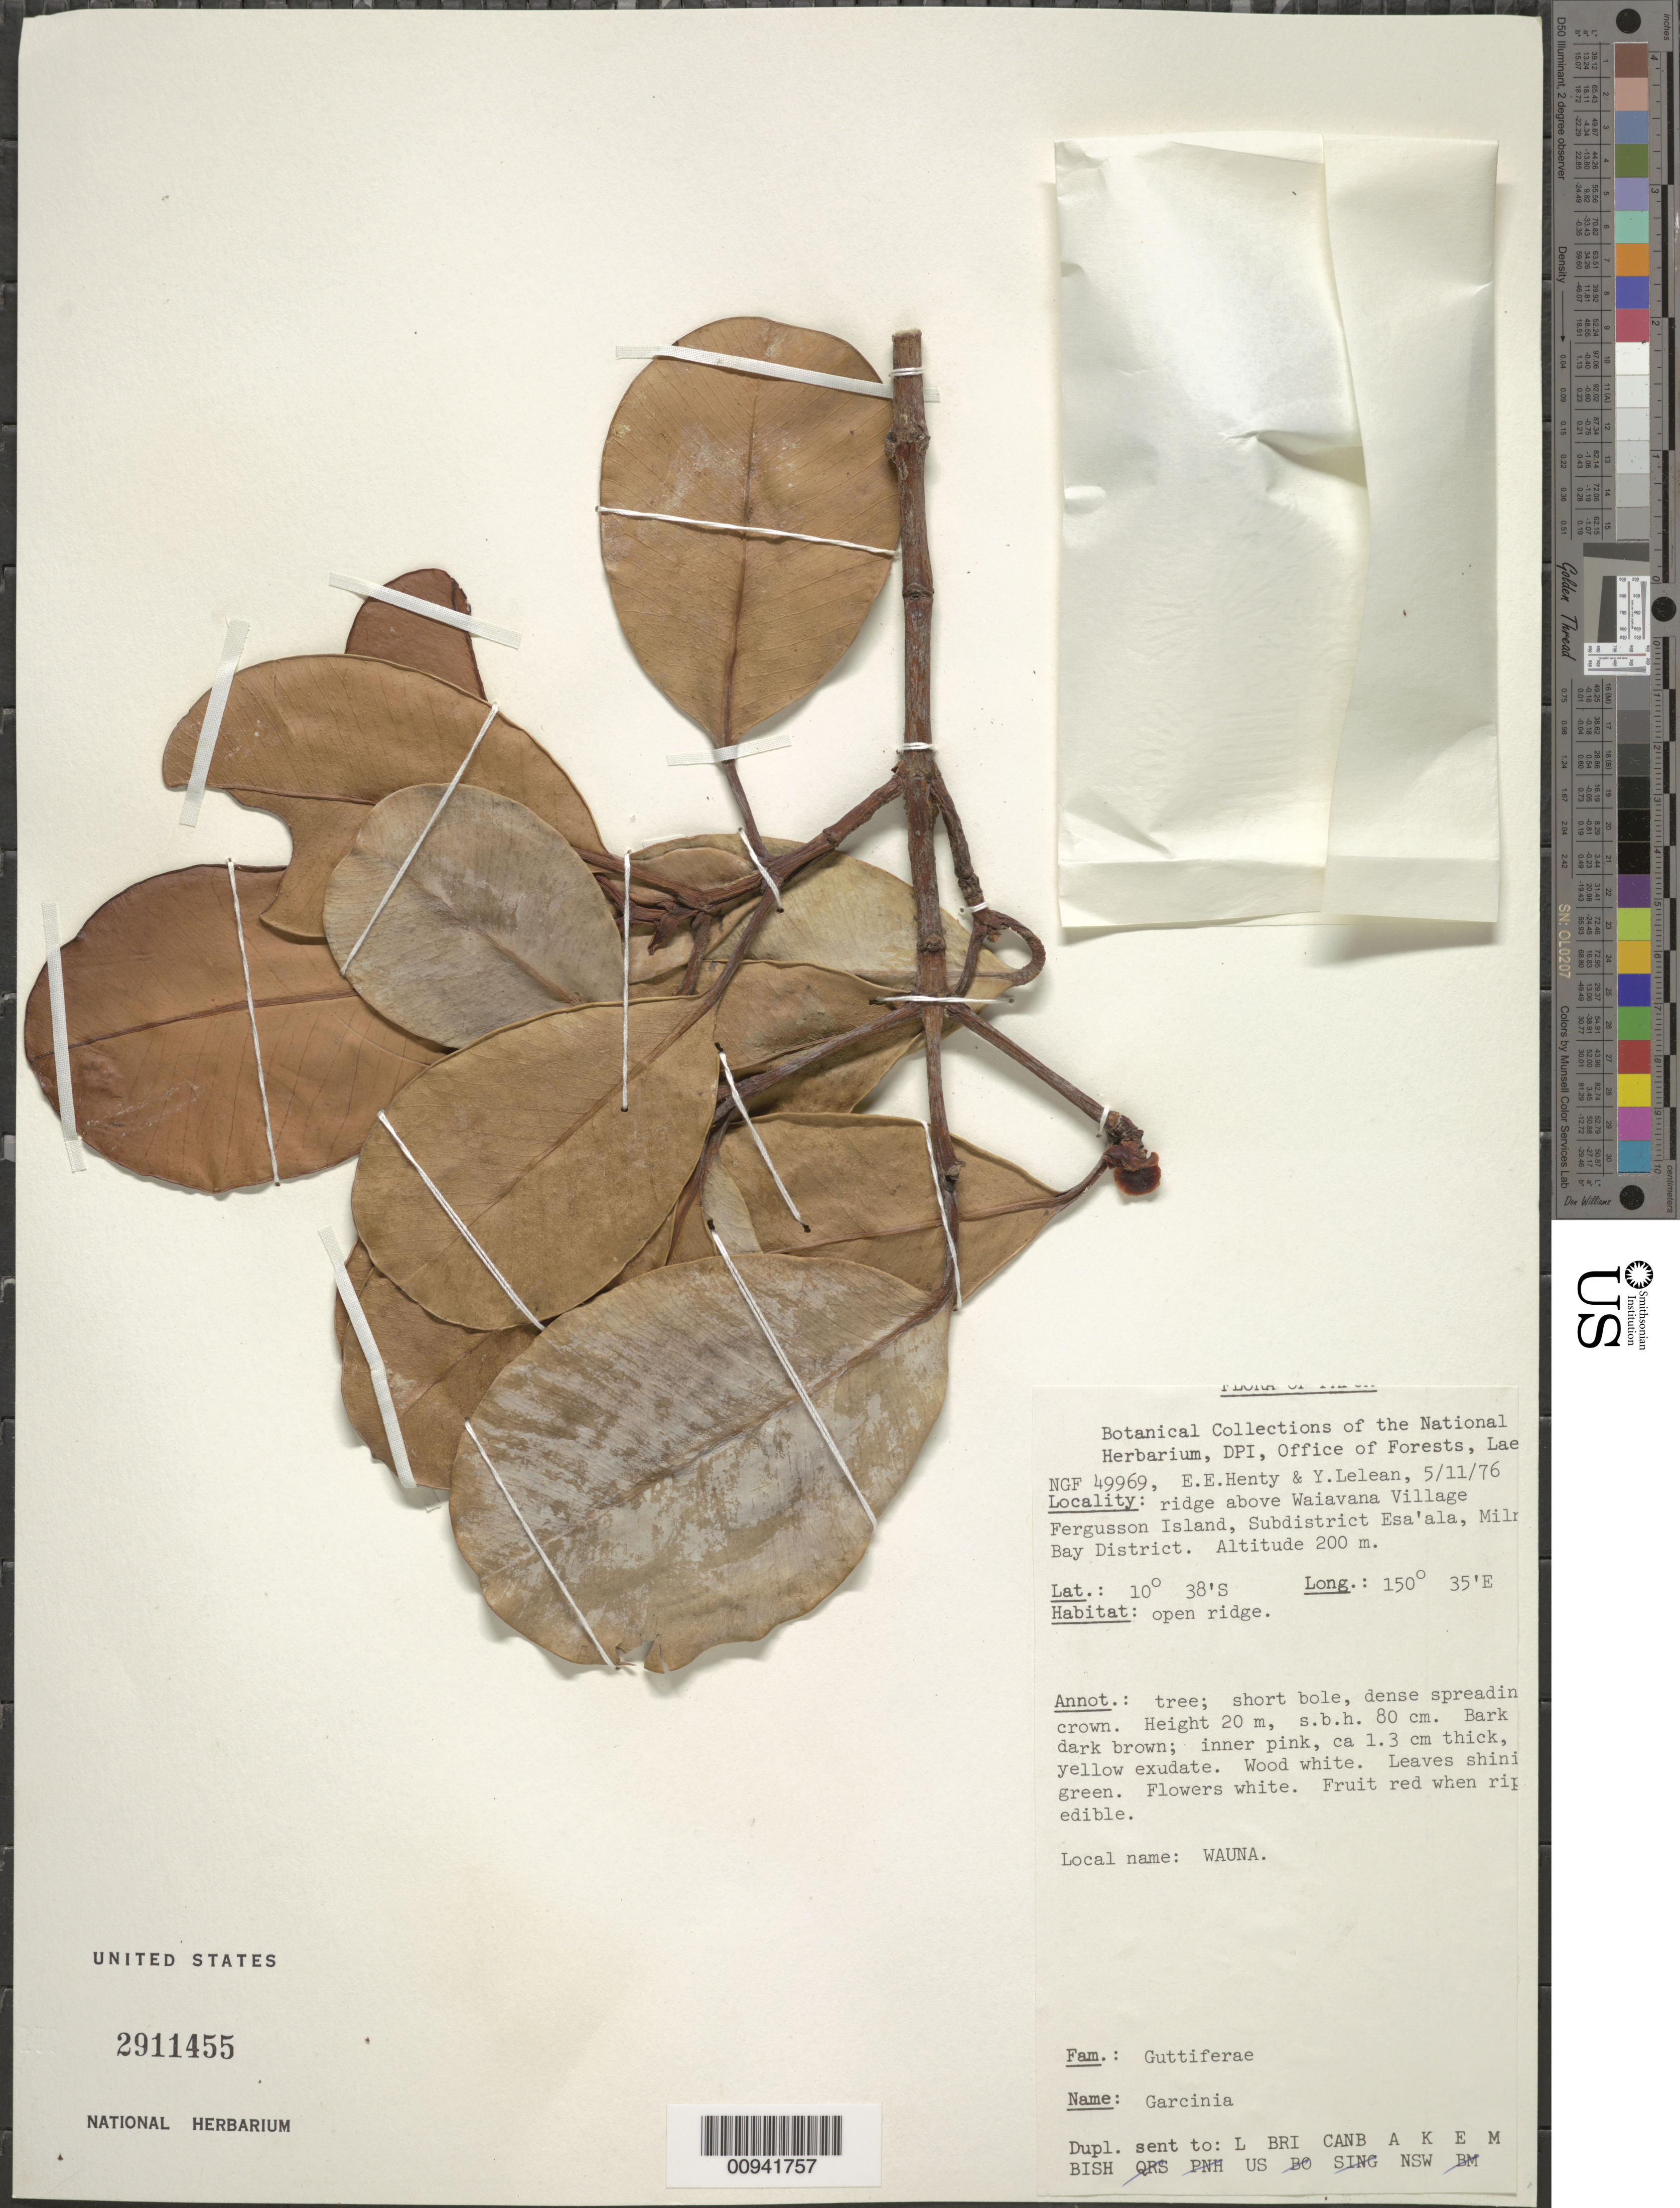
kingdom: Plantae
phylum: Tracheophyta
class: Magnoliopsida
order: Malpighiales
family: Clusiaceae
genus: Garcinia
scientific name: Garcinia sp.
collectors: E. Henty & Y. Lelean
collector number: NGF 49969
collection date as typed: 11 May 1976 or 05 Nov 1976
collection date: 1976-05-11 or 1976-11-05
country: Papua New Guinea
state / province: Milne Bay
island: Fergusson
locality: Office of Forests, Lae; Ridge above Waiavana Village Fergusson Island, Subdistrict Esa'ala, Miln Bay District.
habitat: Open Ridge.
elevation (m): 200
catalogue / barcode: US 2911455